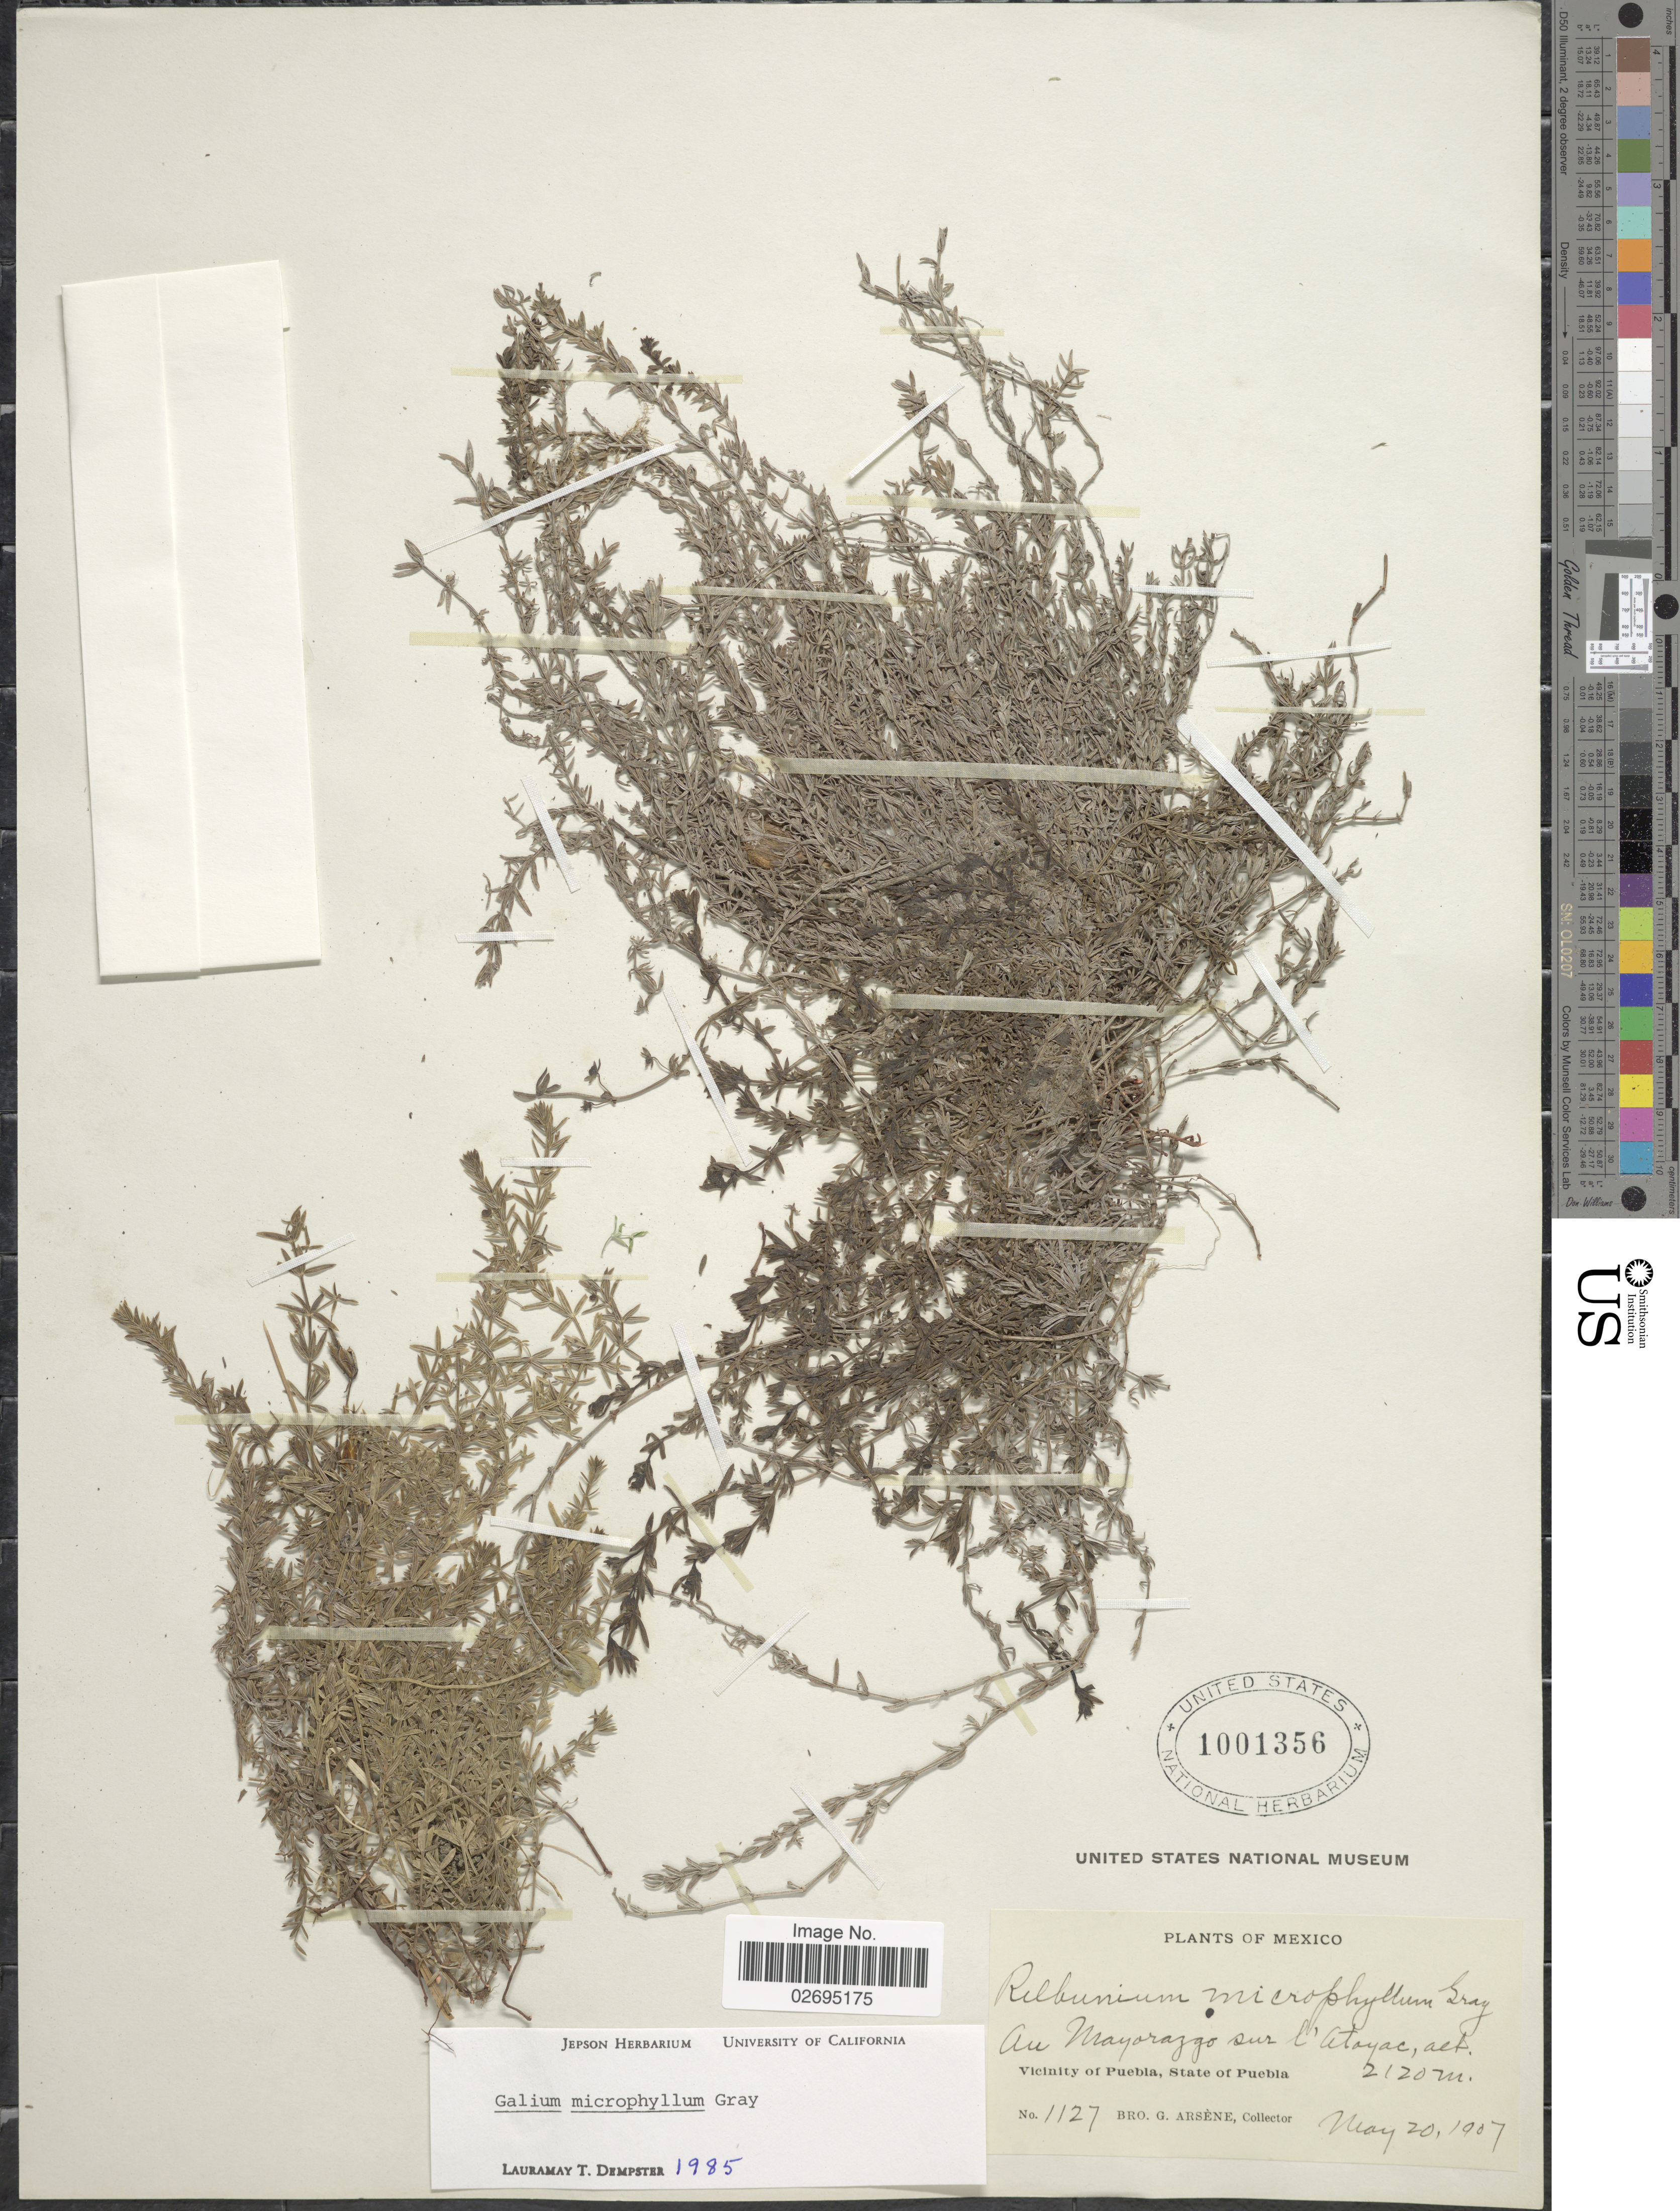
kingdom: Plantae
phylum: Tracheophyta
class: Magnoliopsida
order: Gentianales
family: Rubiaceae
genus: Galium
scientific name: Galium microphyllum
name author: A. Gray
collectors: Bro. G. Arsène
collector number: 1127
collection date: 1907-05-20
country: Mexico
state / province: Puebla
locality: Au Mayorazgo sur l'Atoyac [At Mayorazgo on the Atoyac], Vicinity of Puebla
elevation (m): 2120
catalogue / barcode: US 1001356